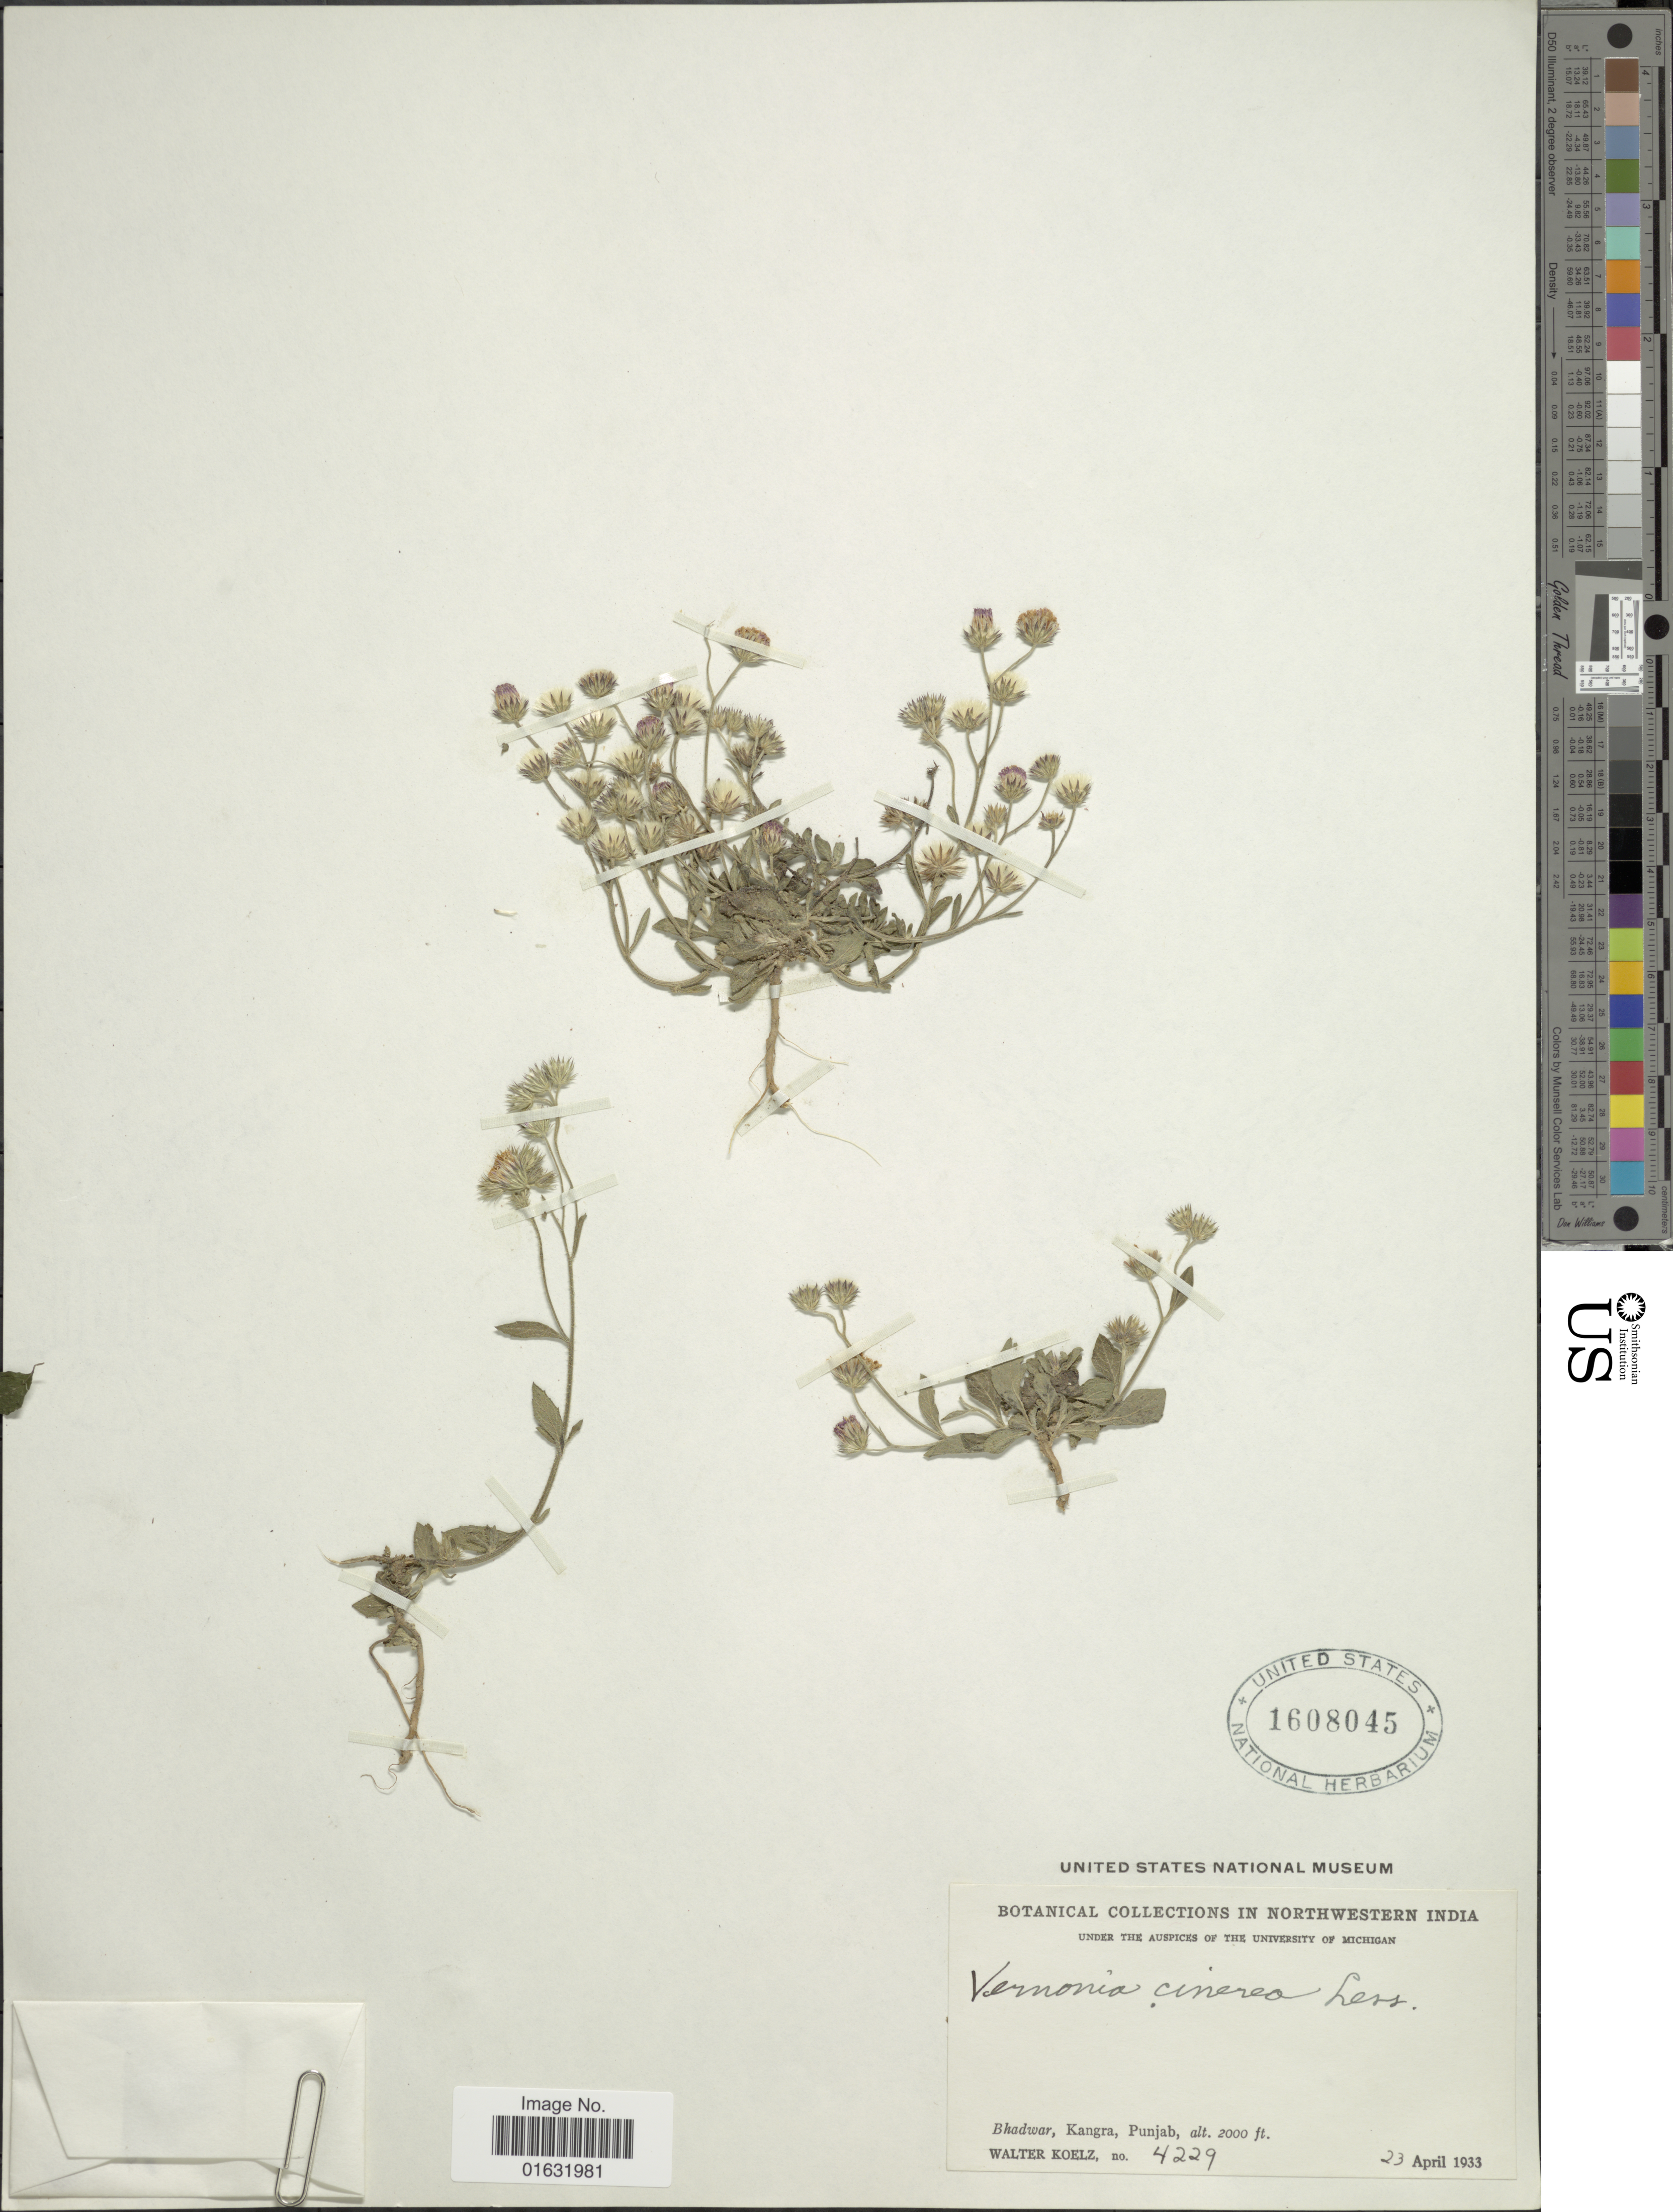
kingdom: Plantae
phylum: Tracheophyta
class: Magnoliopsida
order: Asterales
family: Asteraceae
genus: Cyanthillium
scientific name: Cyanthillium cinereum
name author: (L.) H. Rob.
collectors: W. N. Koelz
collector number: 4229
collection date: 1933-04-23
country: India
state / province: Himachal Pradesh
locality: Northern India, Bhadwar, Kangra, Punjab.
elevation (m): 610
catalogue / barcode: US 1608045